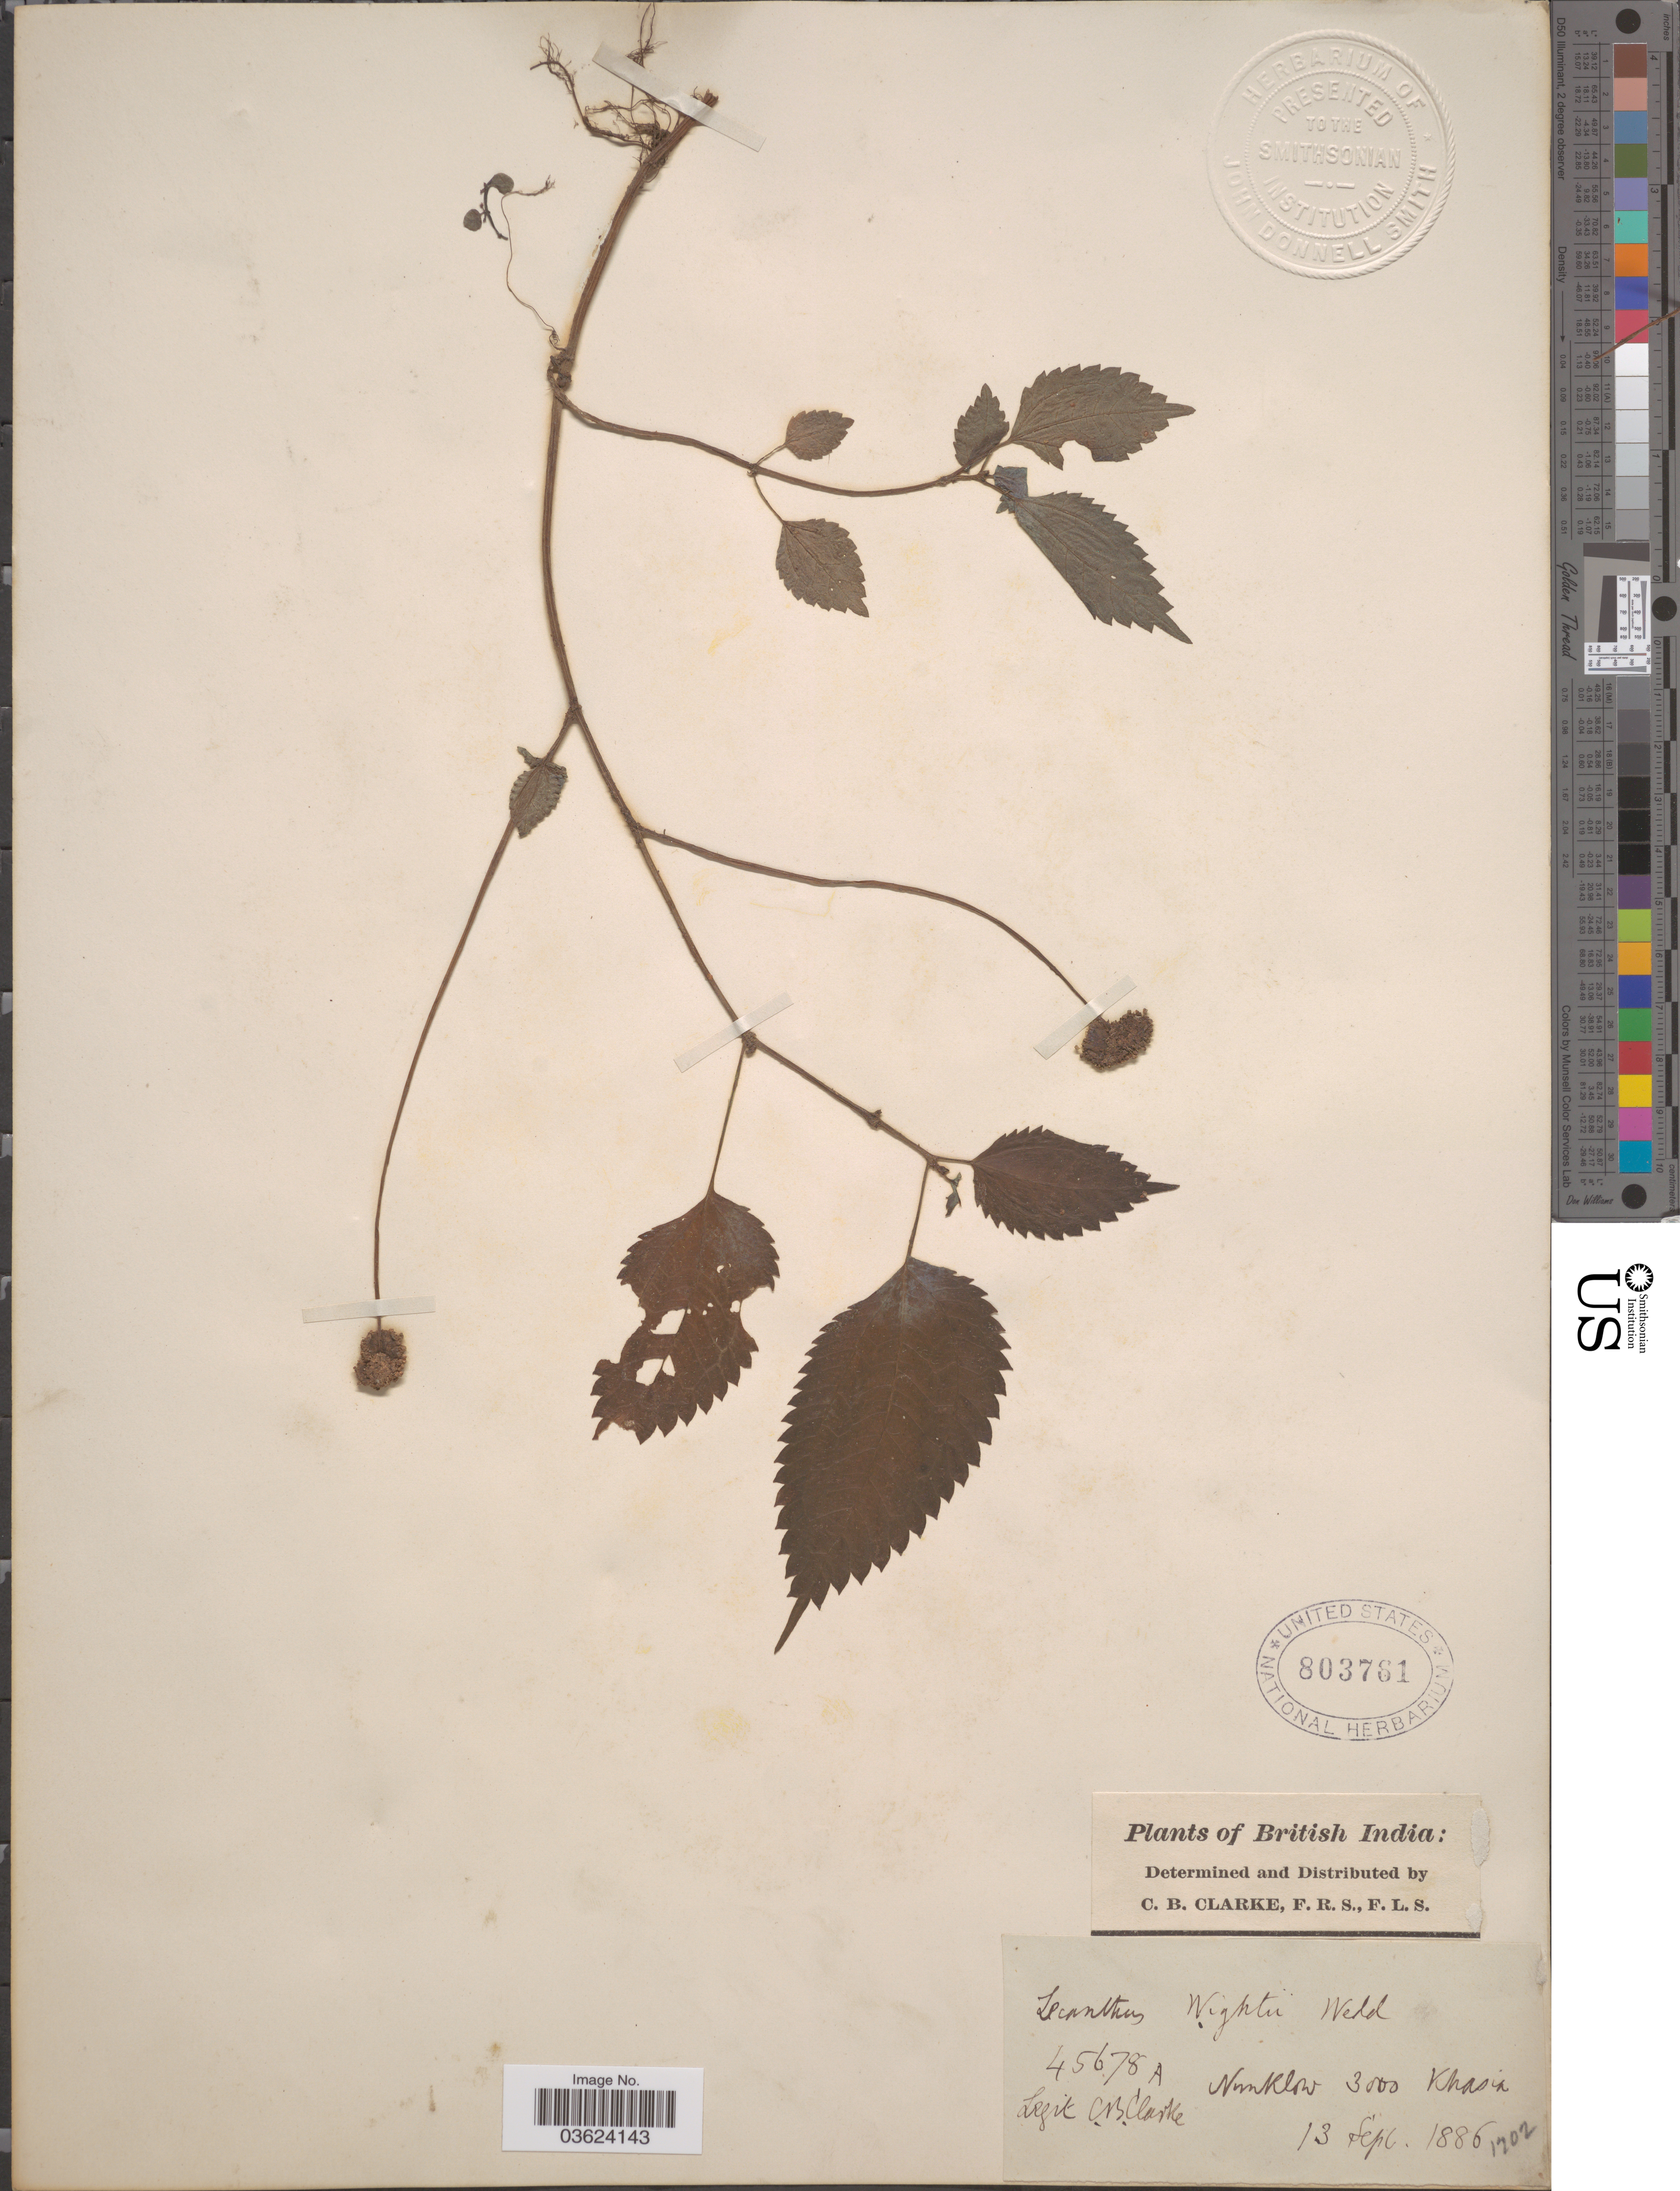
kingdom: Plantae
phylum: Tracheophyta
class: Magnoliopsida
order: Rosales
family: Urticaceae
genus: Lecanthus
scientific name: Lecanthus peduncularis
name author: (Wall. ex Royle) Wedd.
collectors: C. B. Clarke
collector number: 45678A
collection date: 1886-09-13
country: India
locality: British India. Nunklow Khasia.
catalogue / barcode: US 803761